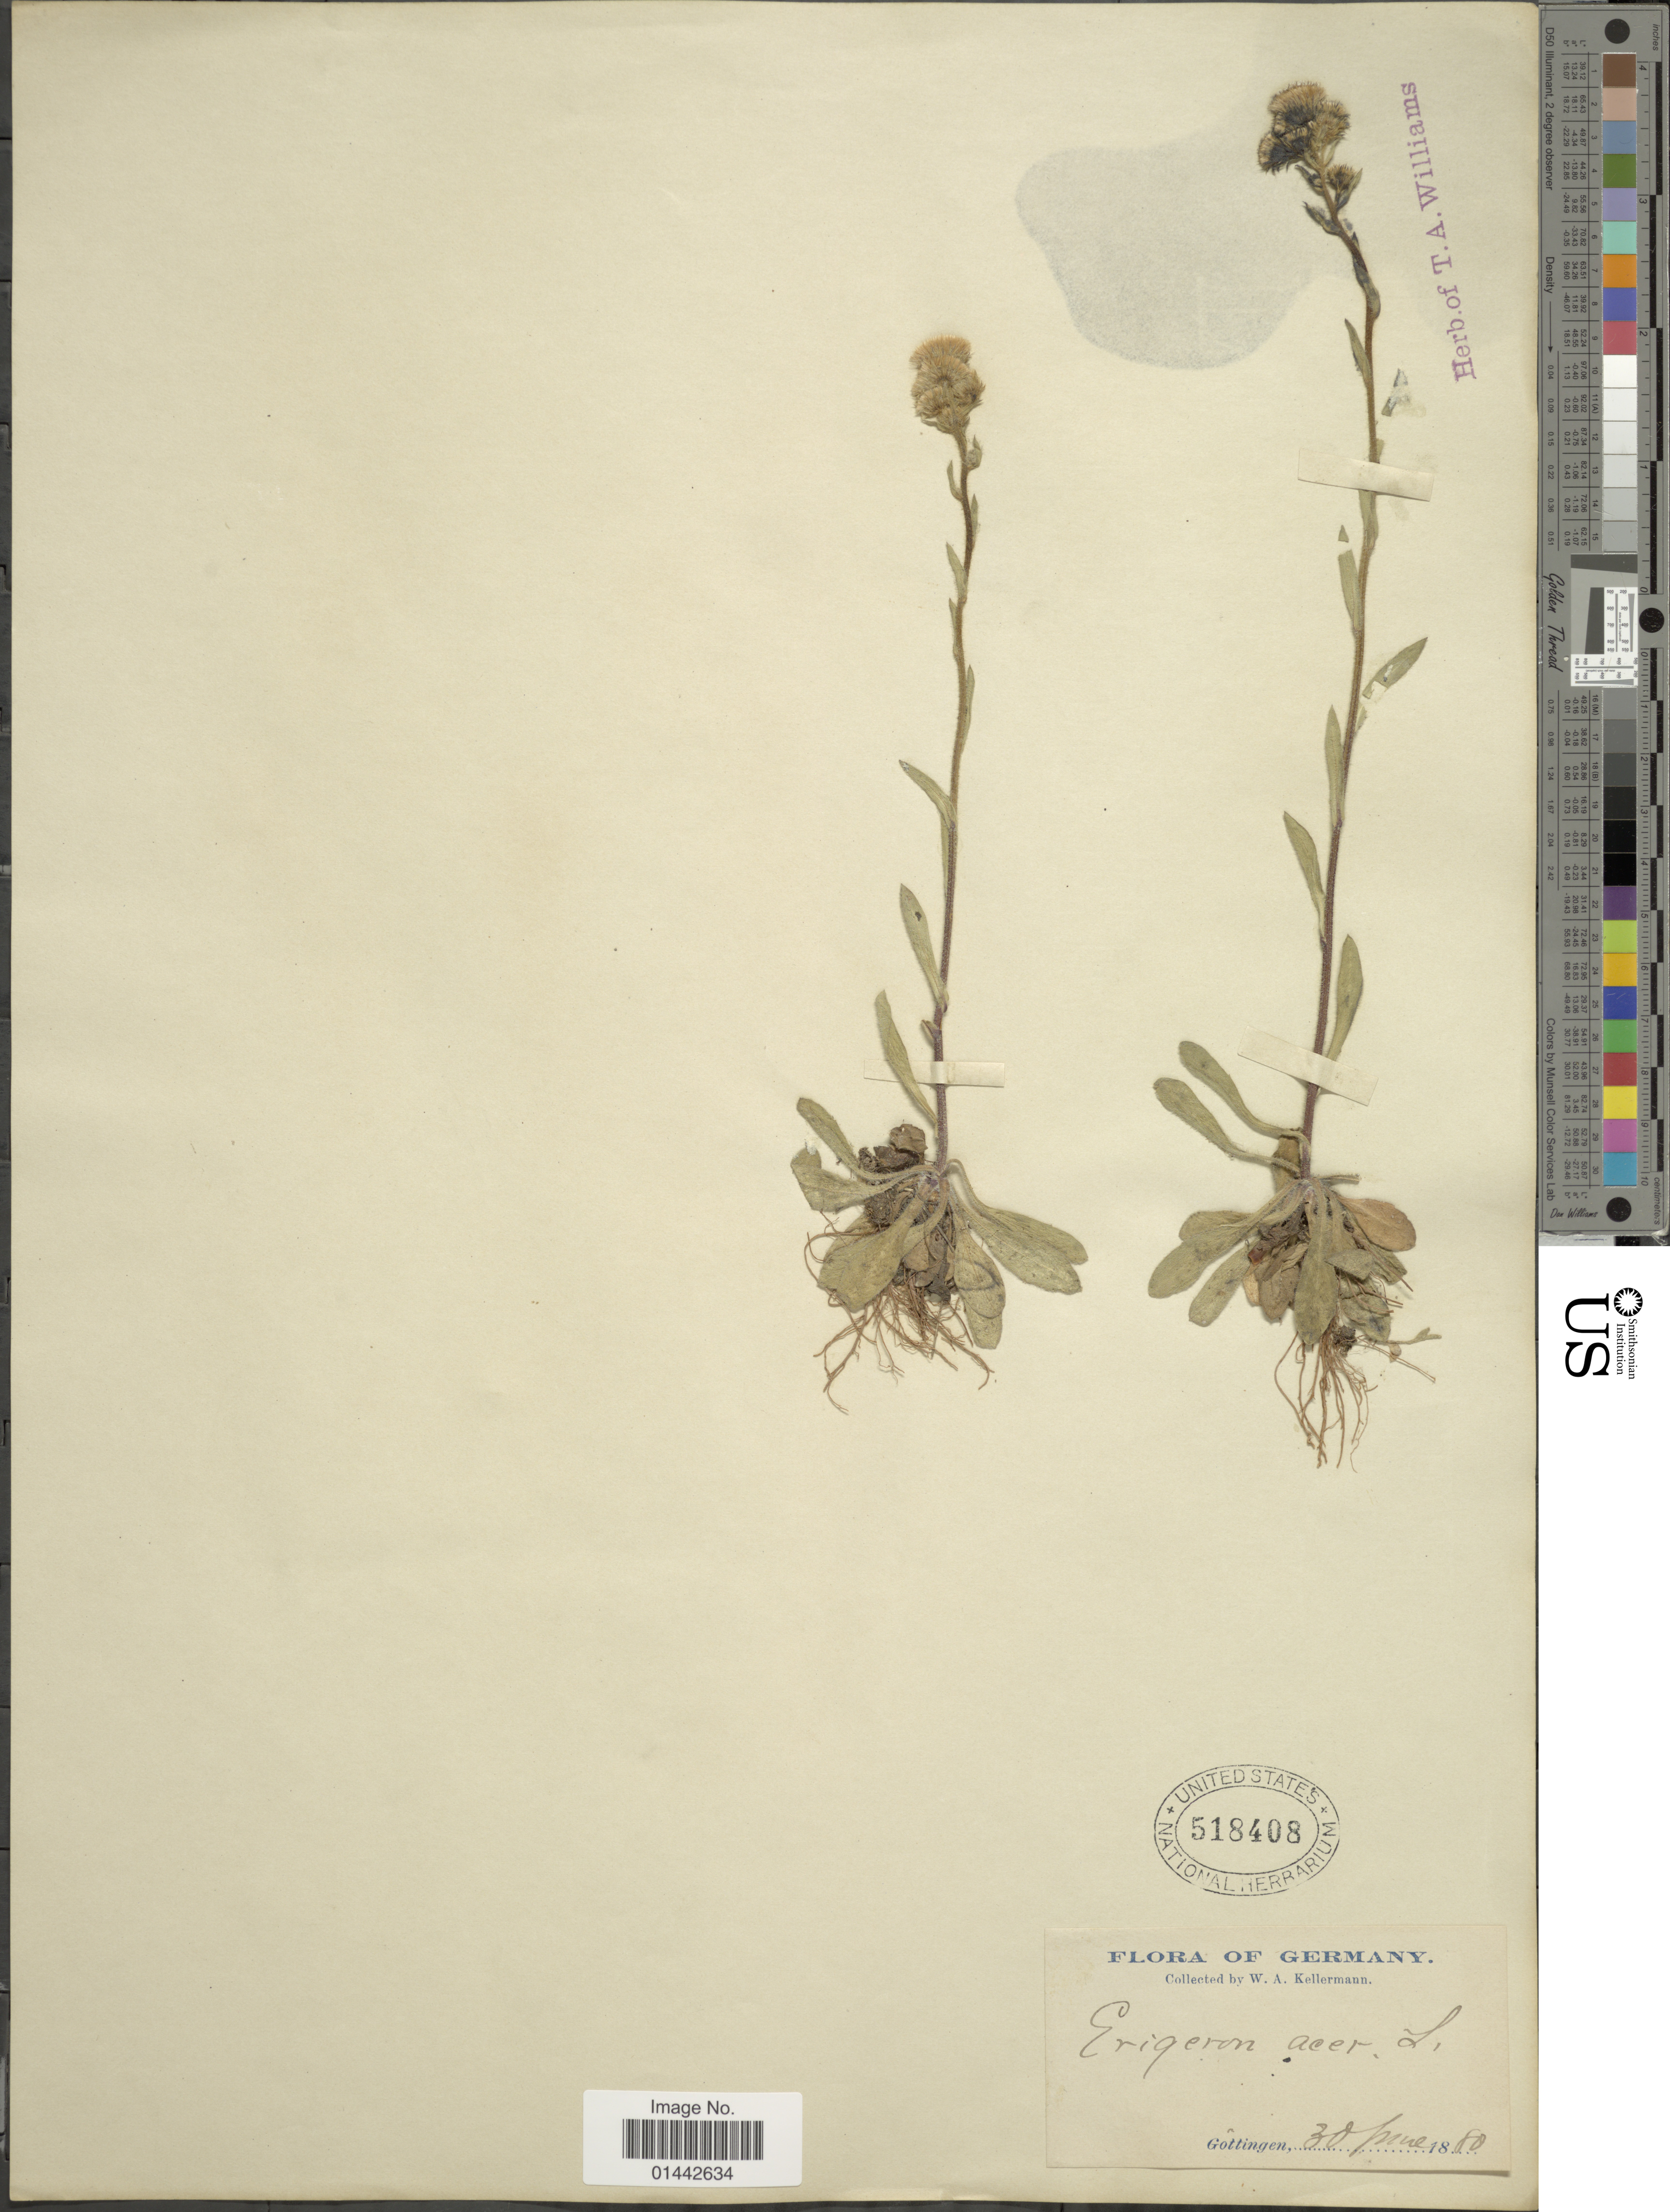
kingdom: Plantae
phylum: Tracheophyta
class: Magnoliopsida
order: Asterales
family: Asteraceae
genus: Erigeron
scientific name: Erigeron acris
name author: L.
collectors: W. Kellerman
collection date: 1880-06-30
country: Germany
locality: Gottingen.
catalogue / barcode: US 518408